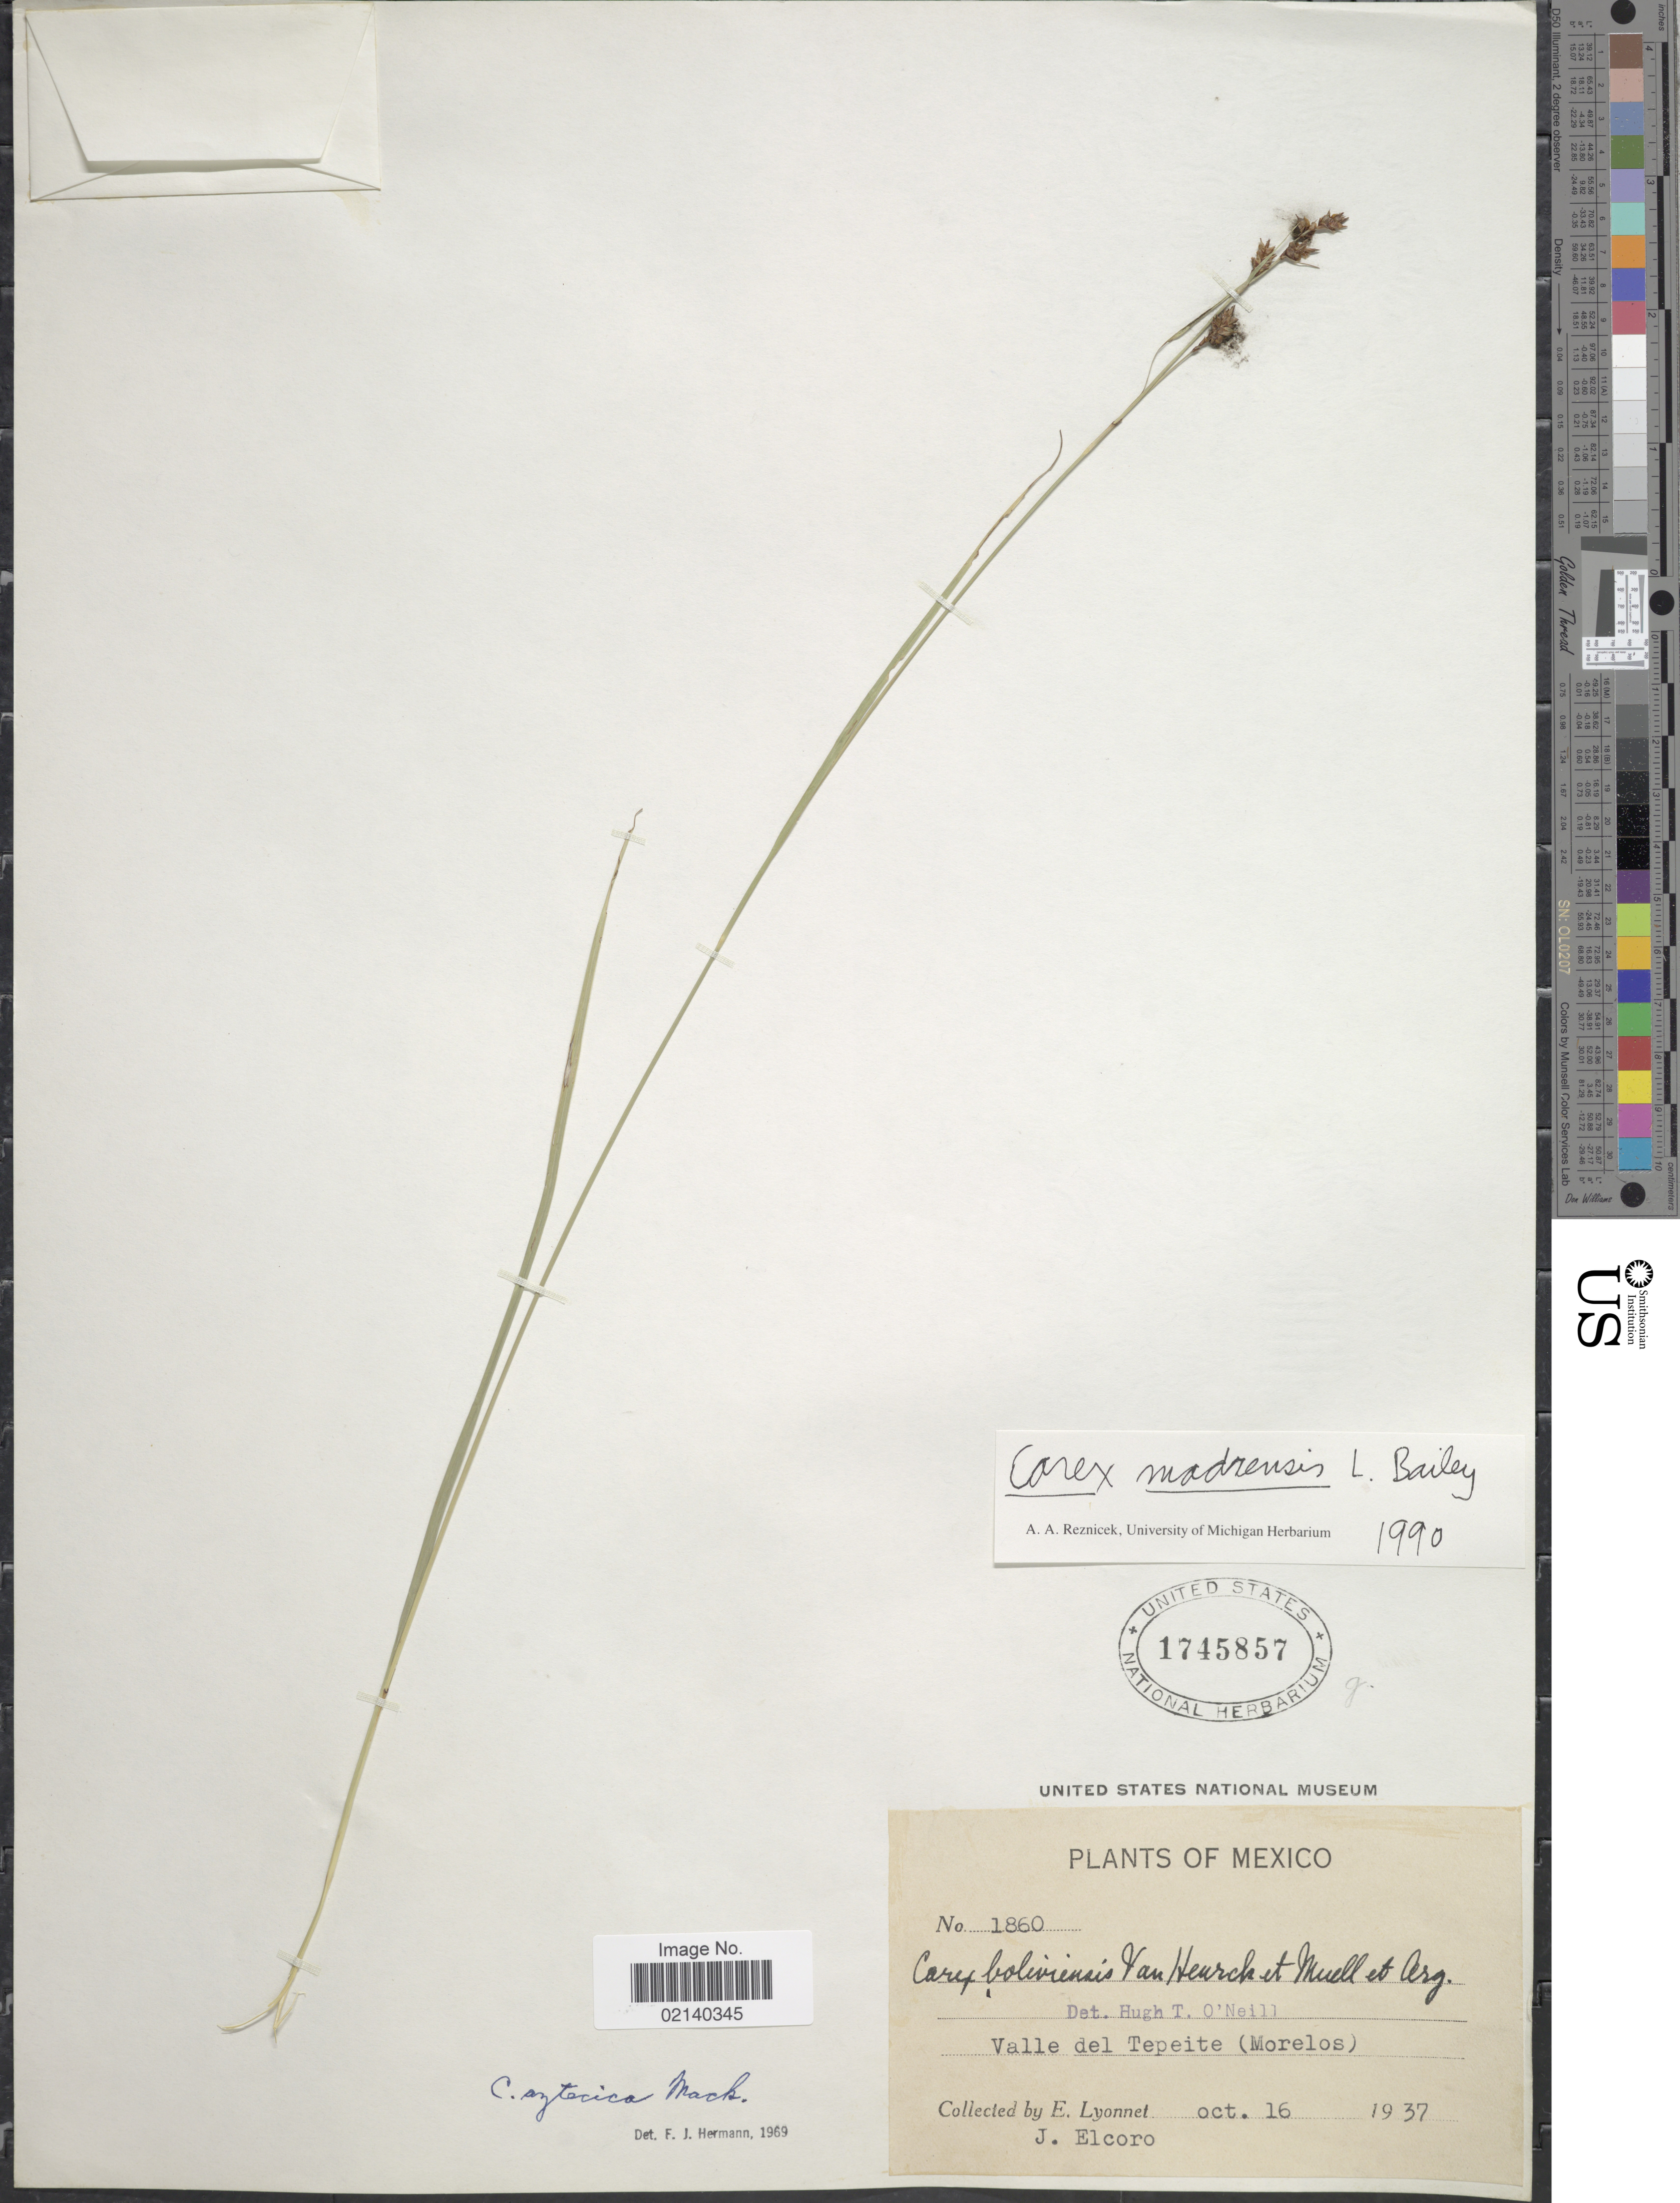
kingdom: Plantae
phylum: Tracheophyta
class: Liliopsida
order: Poales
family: Cyperaceae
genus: Carex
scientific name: Carex madrensis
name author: L.H. Bailey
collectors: E. Lyonnet & J. Elcoro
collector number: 1860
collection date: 1937-10-16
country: Mexico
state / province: Morelos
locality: Valle del Tepeite (Morelos)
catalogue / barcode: US 1745857